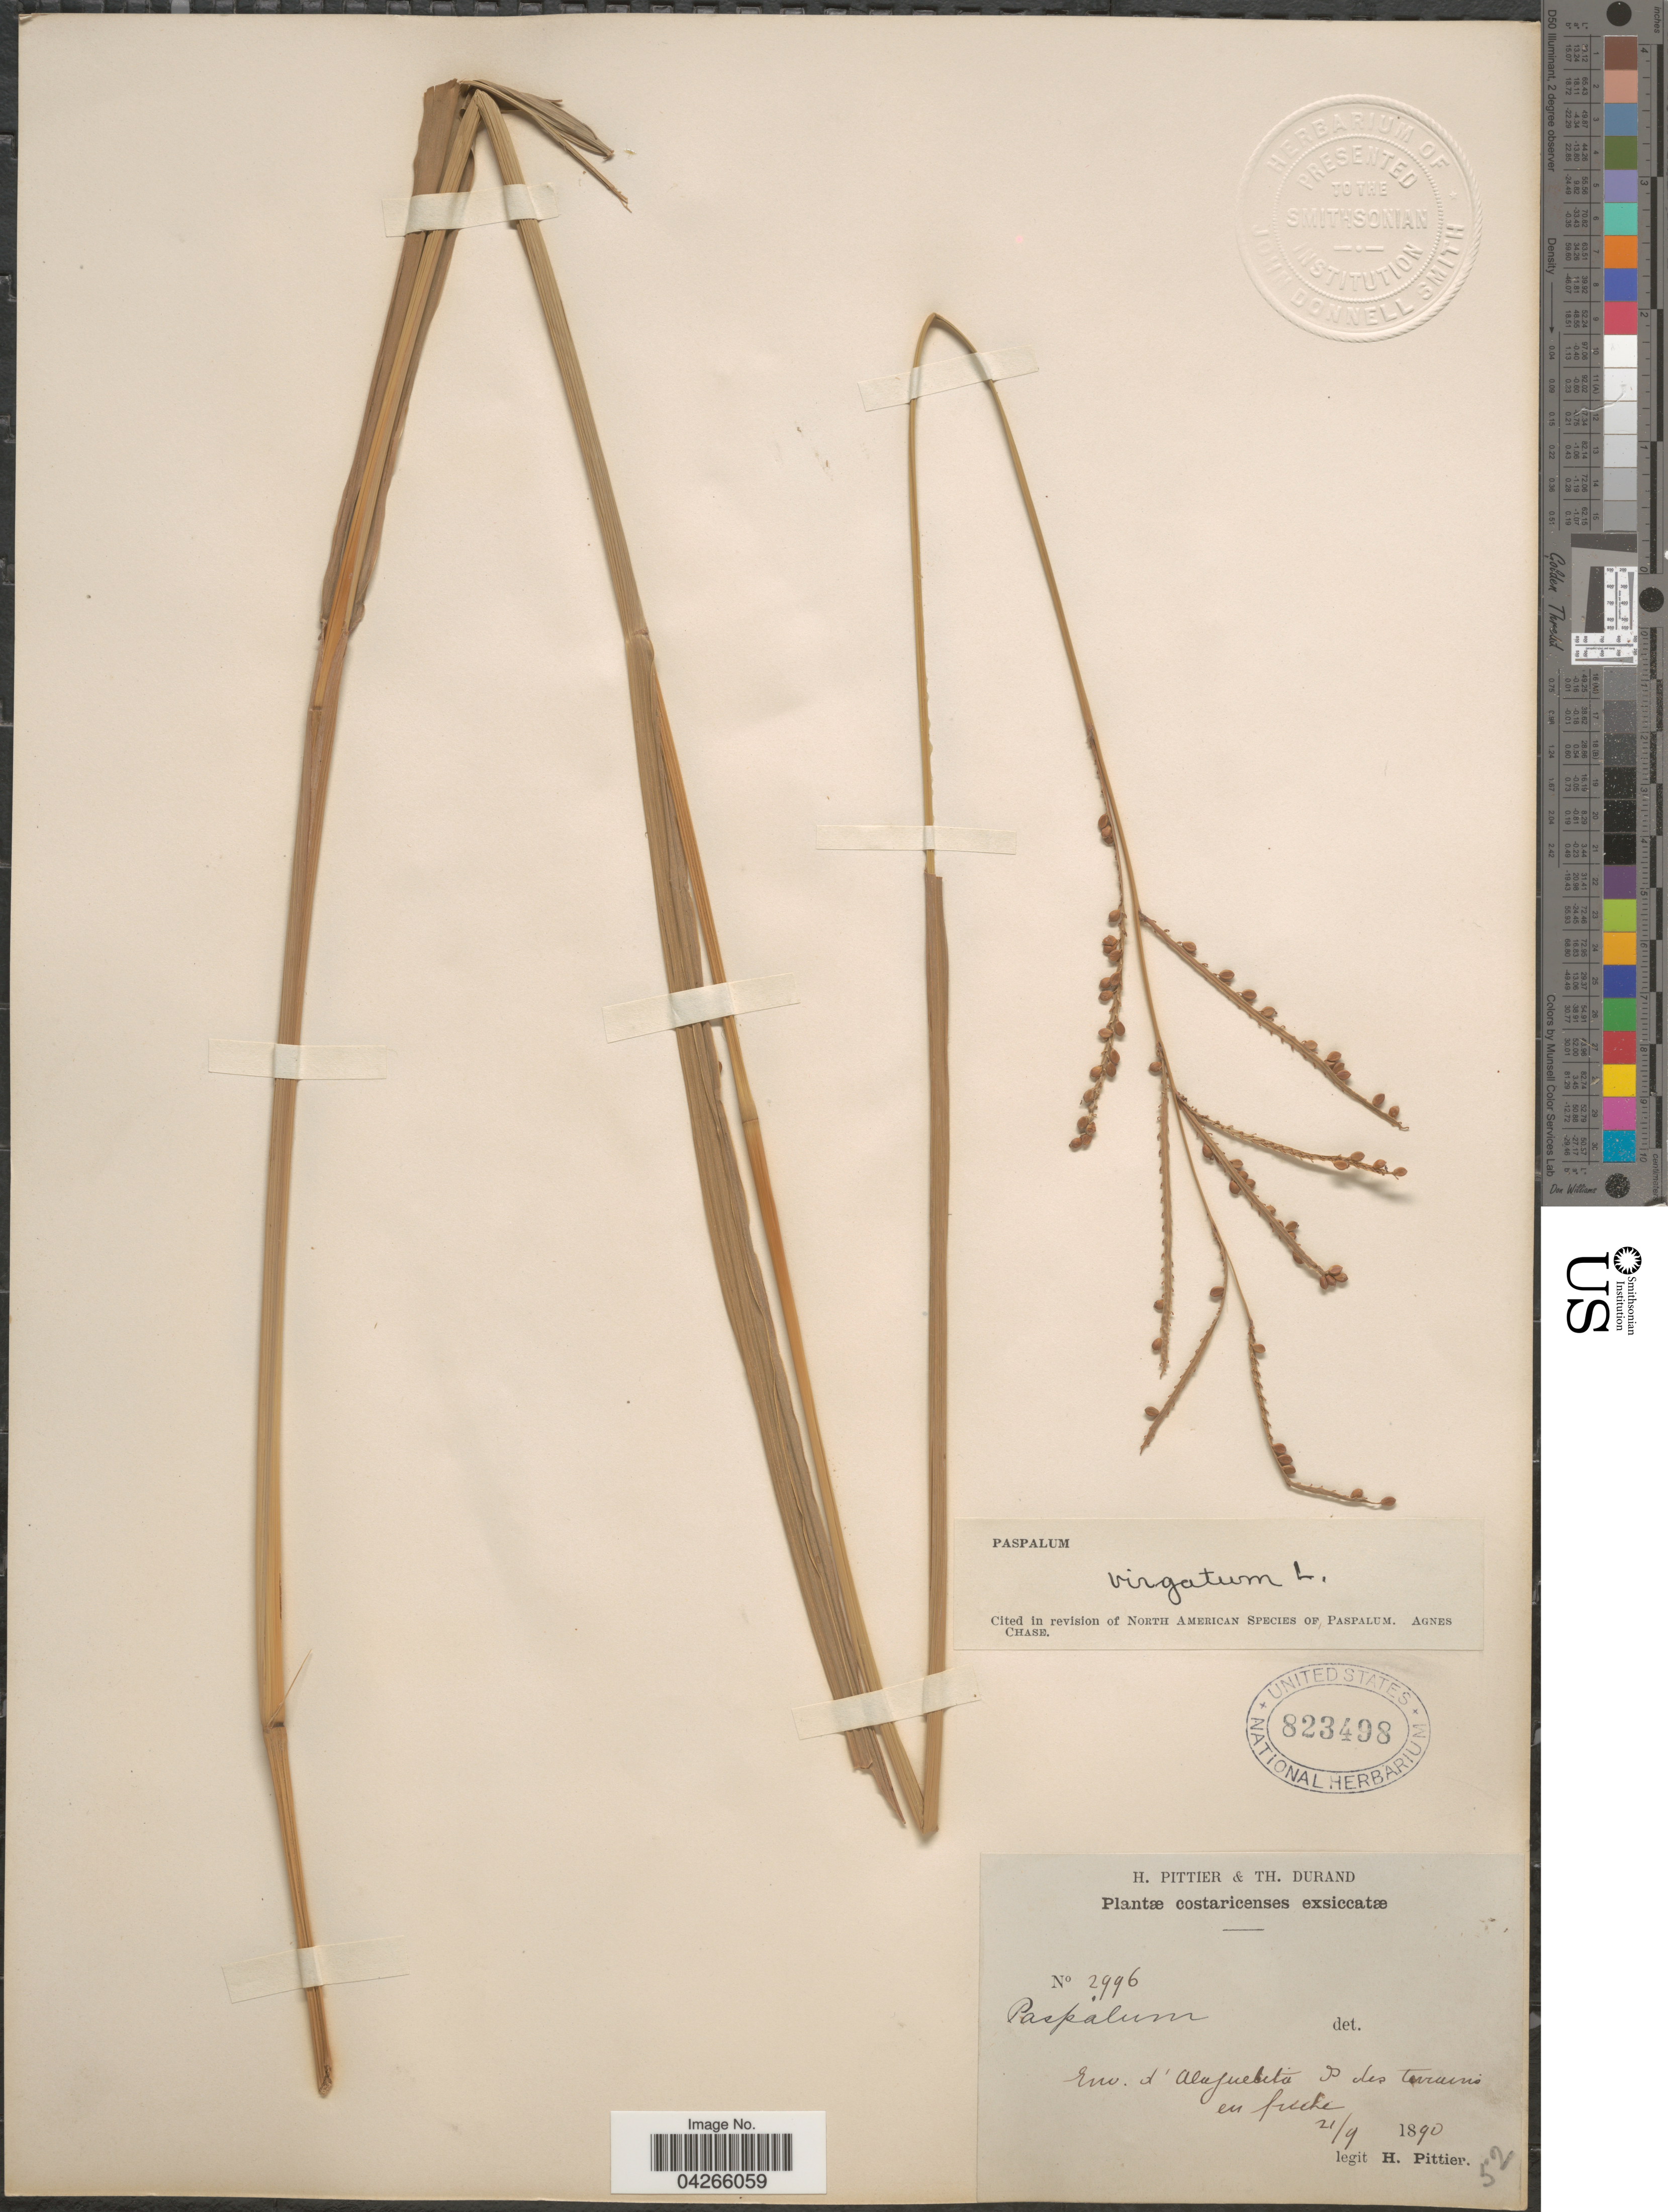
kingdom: Plantae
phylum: Tracheophyta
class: Liliopsida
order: Poales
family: Poaceae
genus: Paspalum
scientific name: Paspalum virgatum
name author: L.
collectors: H. F. Pittier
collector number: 2996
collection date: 1890-09-21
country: Costa Rica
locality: Env. d'Alajuelito & des terrains en freche.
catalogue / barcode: US 823498